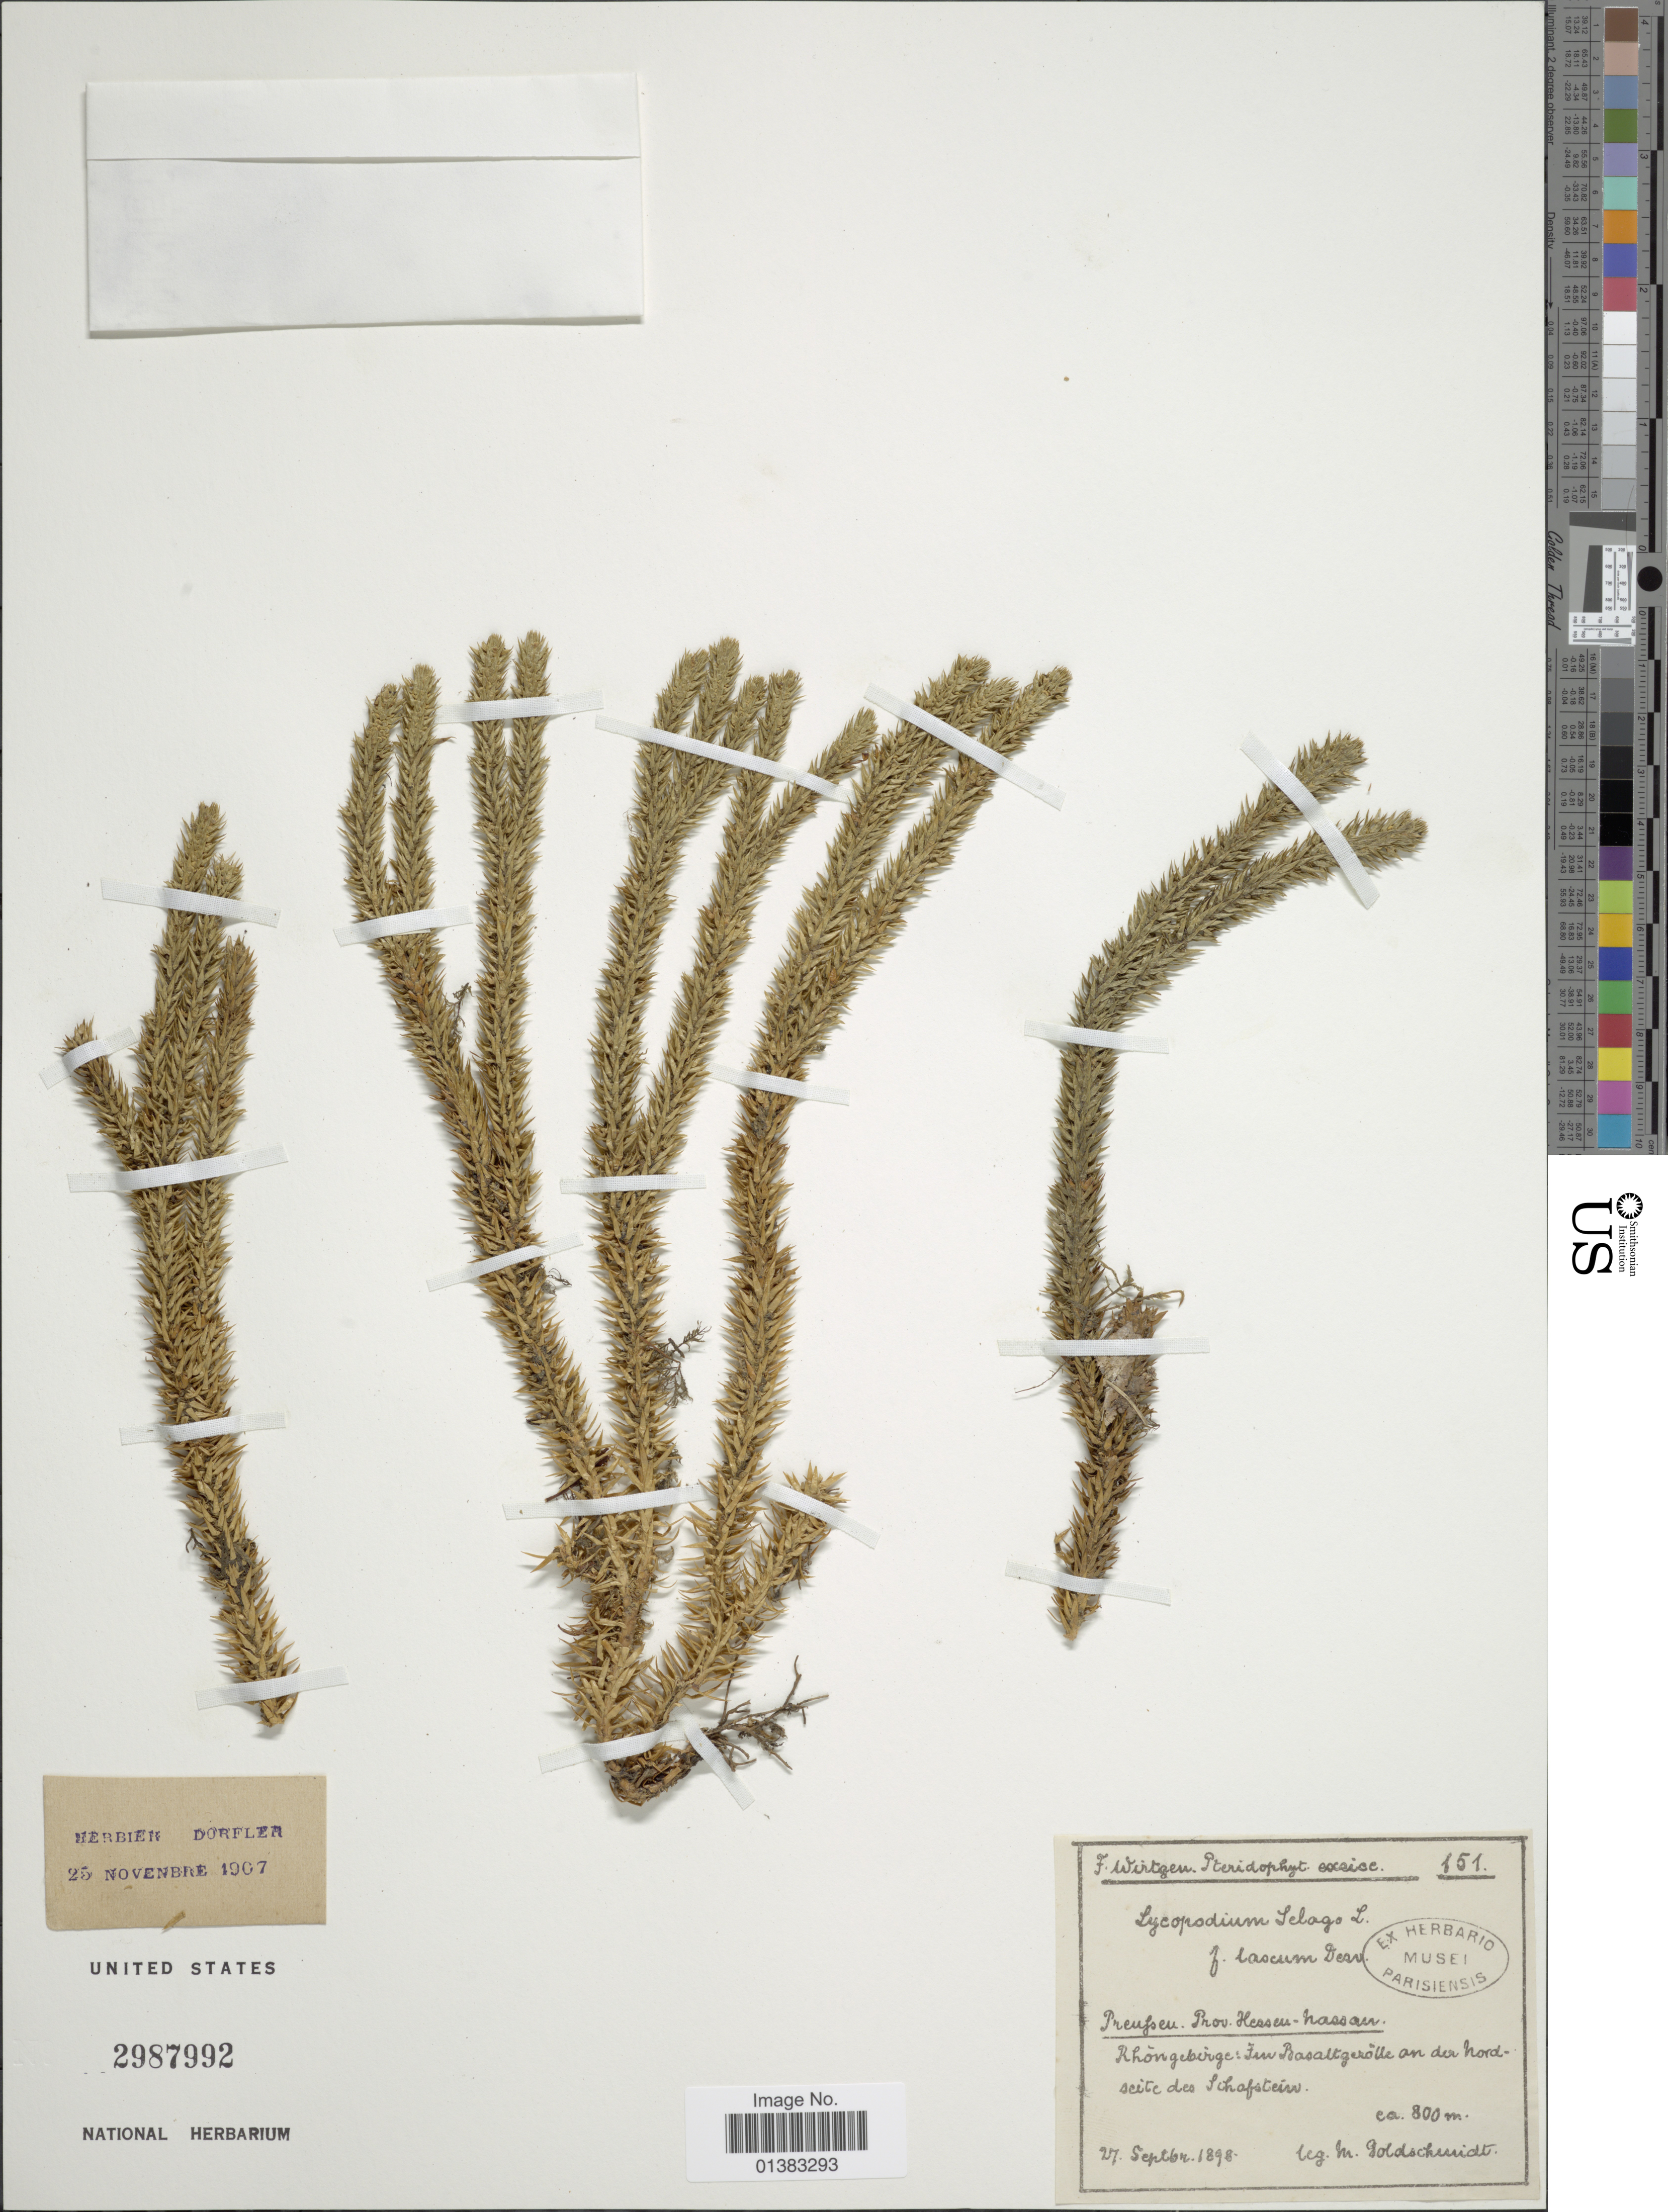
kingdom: Plantae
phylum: Tracheophyta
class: Lycopodiopsida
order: Lycopodiales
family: Lycopodiaceae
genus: Huperzia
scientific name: Huperzia selago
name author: (L.) Bernh. ex Schrank & Mart.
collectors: M. Goldschmidt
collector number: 151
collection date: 1898-09-27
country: Germany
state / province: Hesse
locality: Preussen, Prov. Hessen-Nassan, Rhóngebirge: Fin Basaltgerölle an der Nordseite des Schafstein [interpreted]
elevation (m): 800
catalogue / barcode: US 2987992